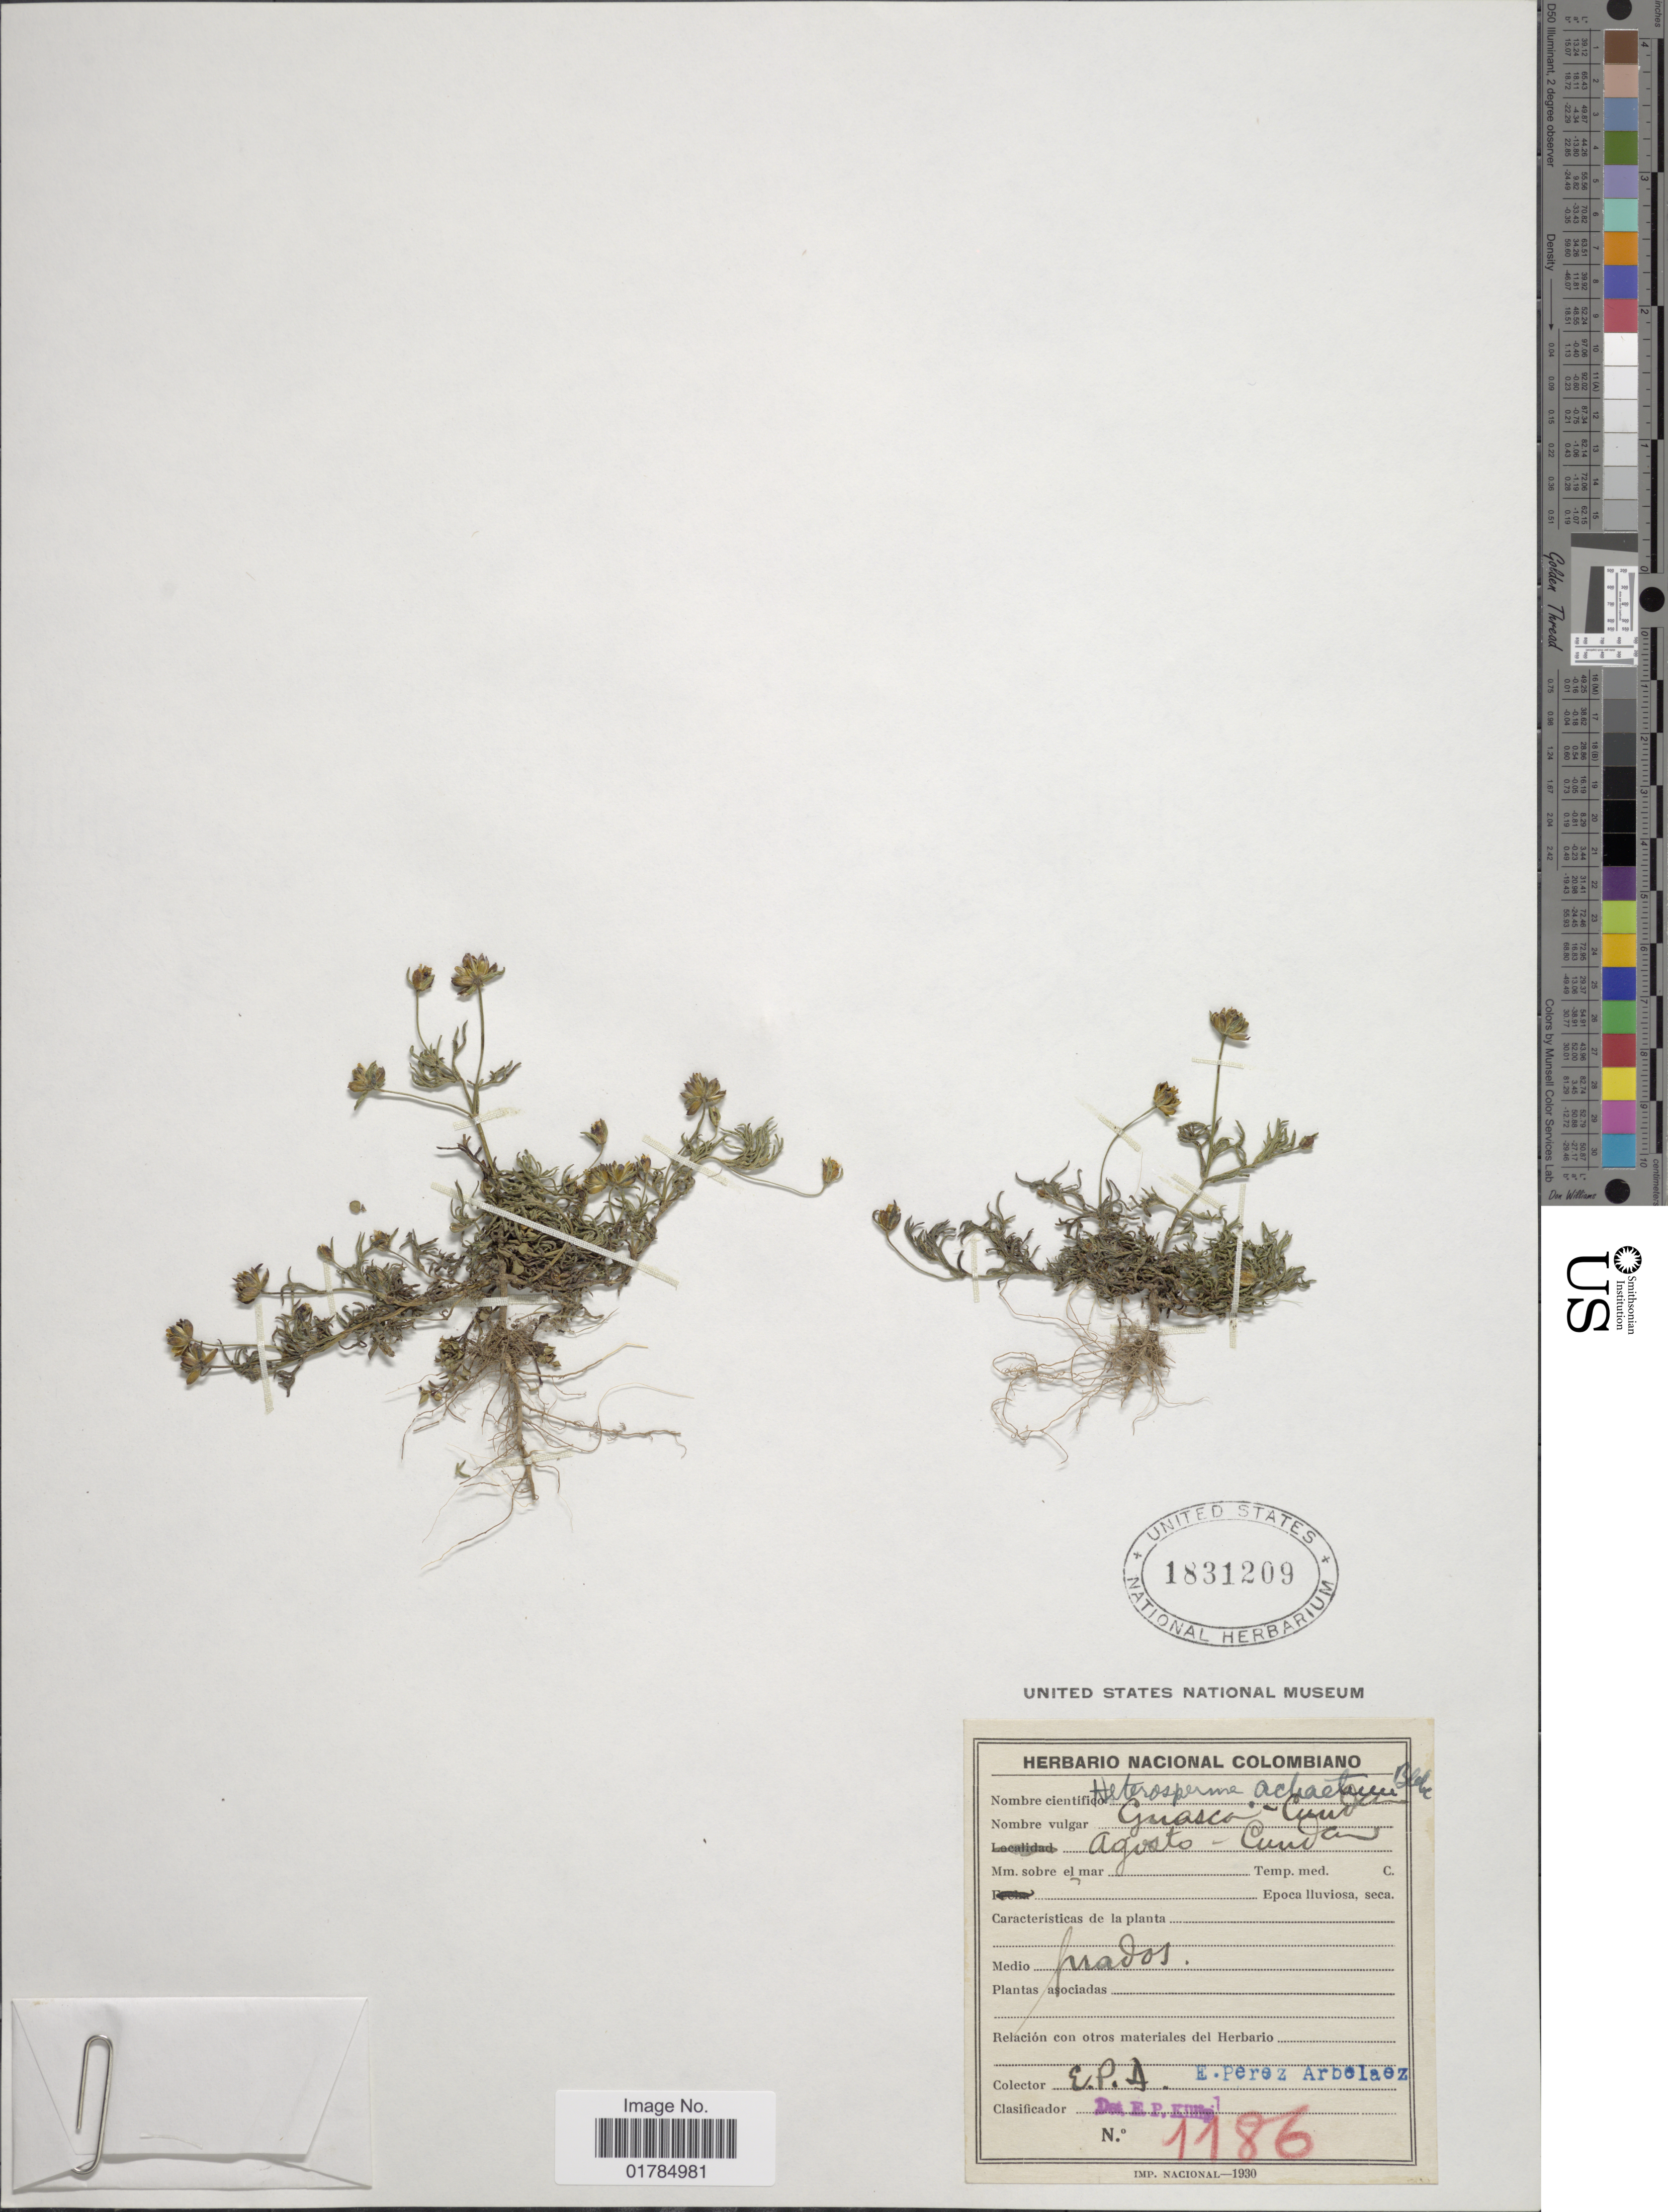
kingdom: Plantae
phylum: Tracheophyta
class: Magnoliopsida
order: Asterales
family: Asteraceae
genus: Heterosperma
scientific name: Heterosperma achaetum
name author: S.F. Blake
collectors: E. Pérez Arbeláez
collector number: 1186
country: Colombia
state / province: Cundinamarca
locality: Guasca-Cund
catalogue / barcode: US 1831209